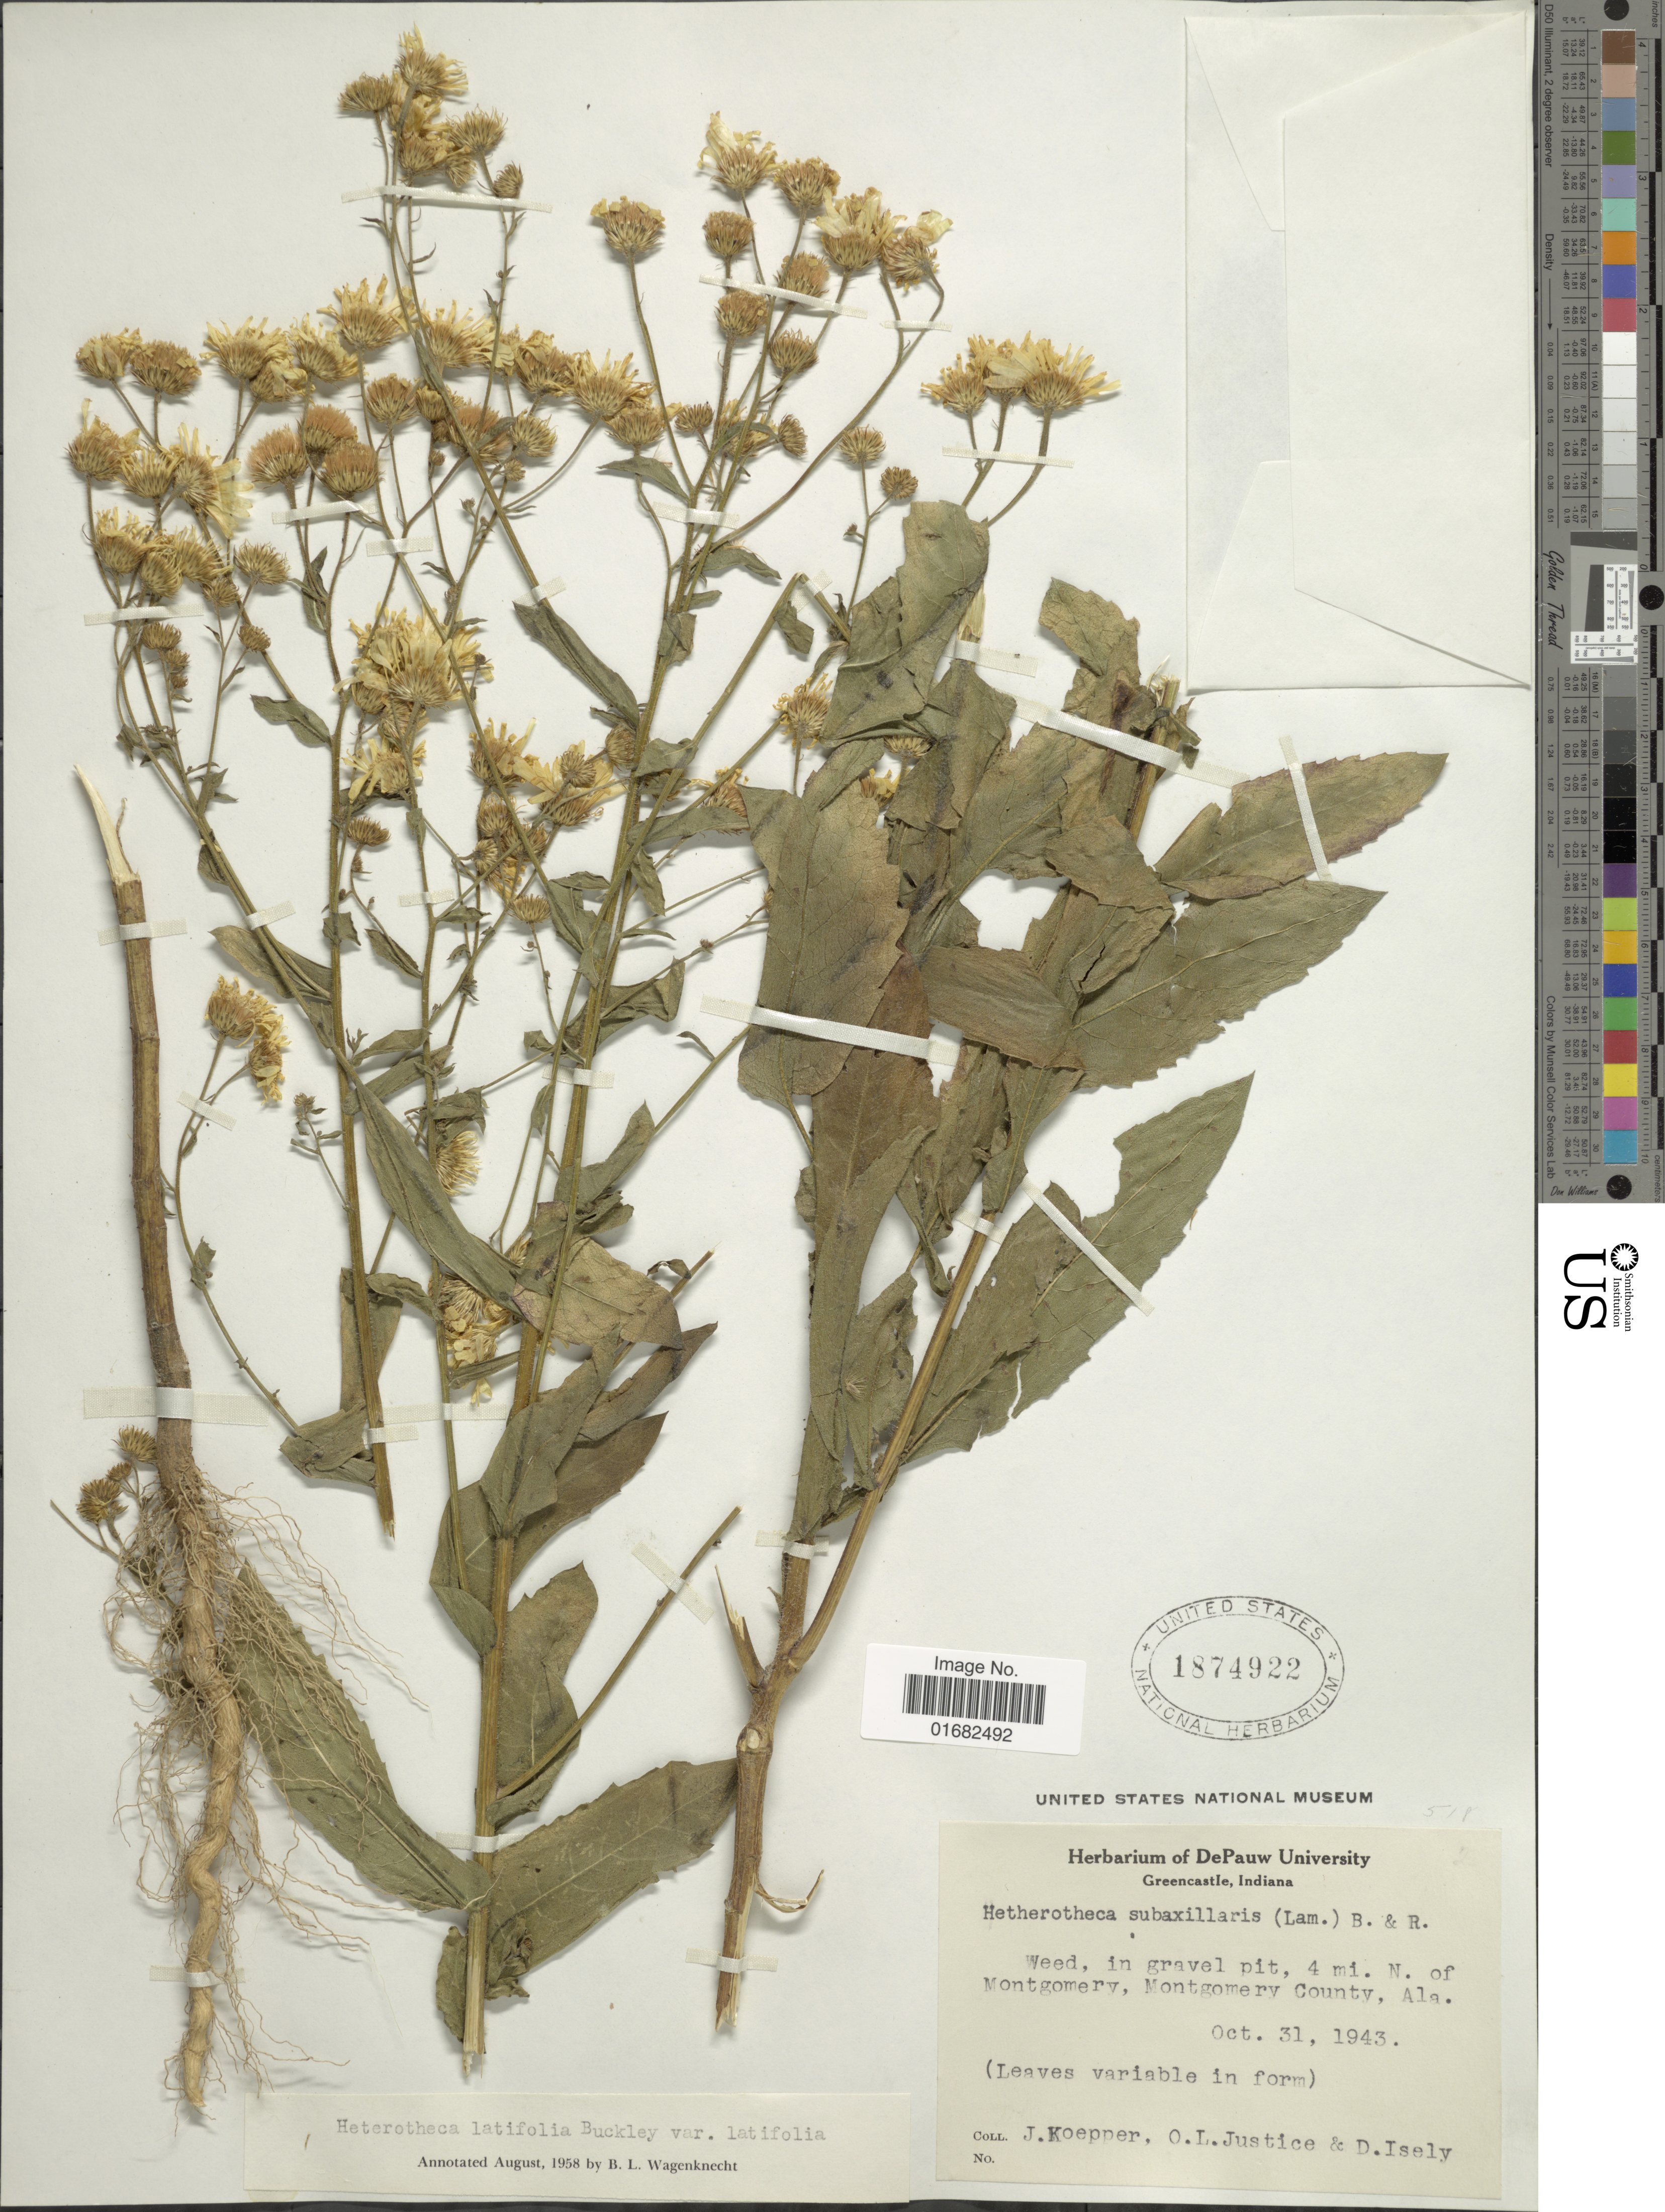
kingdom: Plantae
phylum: Tracheophyta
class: Magnoliopsida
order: Asterales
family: Asteraceae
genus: Heterotheca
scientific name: Heterotheca latifolia var. latifolia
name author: Buckley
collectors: J. M. Koepper, O. Justice & D. Isely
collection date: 1943-10-31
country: United States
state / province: Alabama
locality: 4 mi. N. of Montgomery, Montgomery County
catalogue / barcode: US 1874922